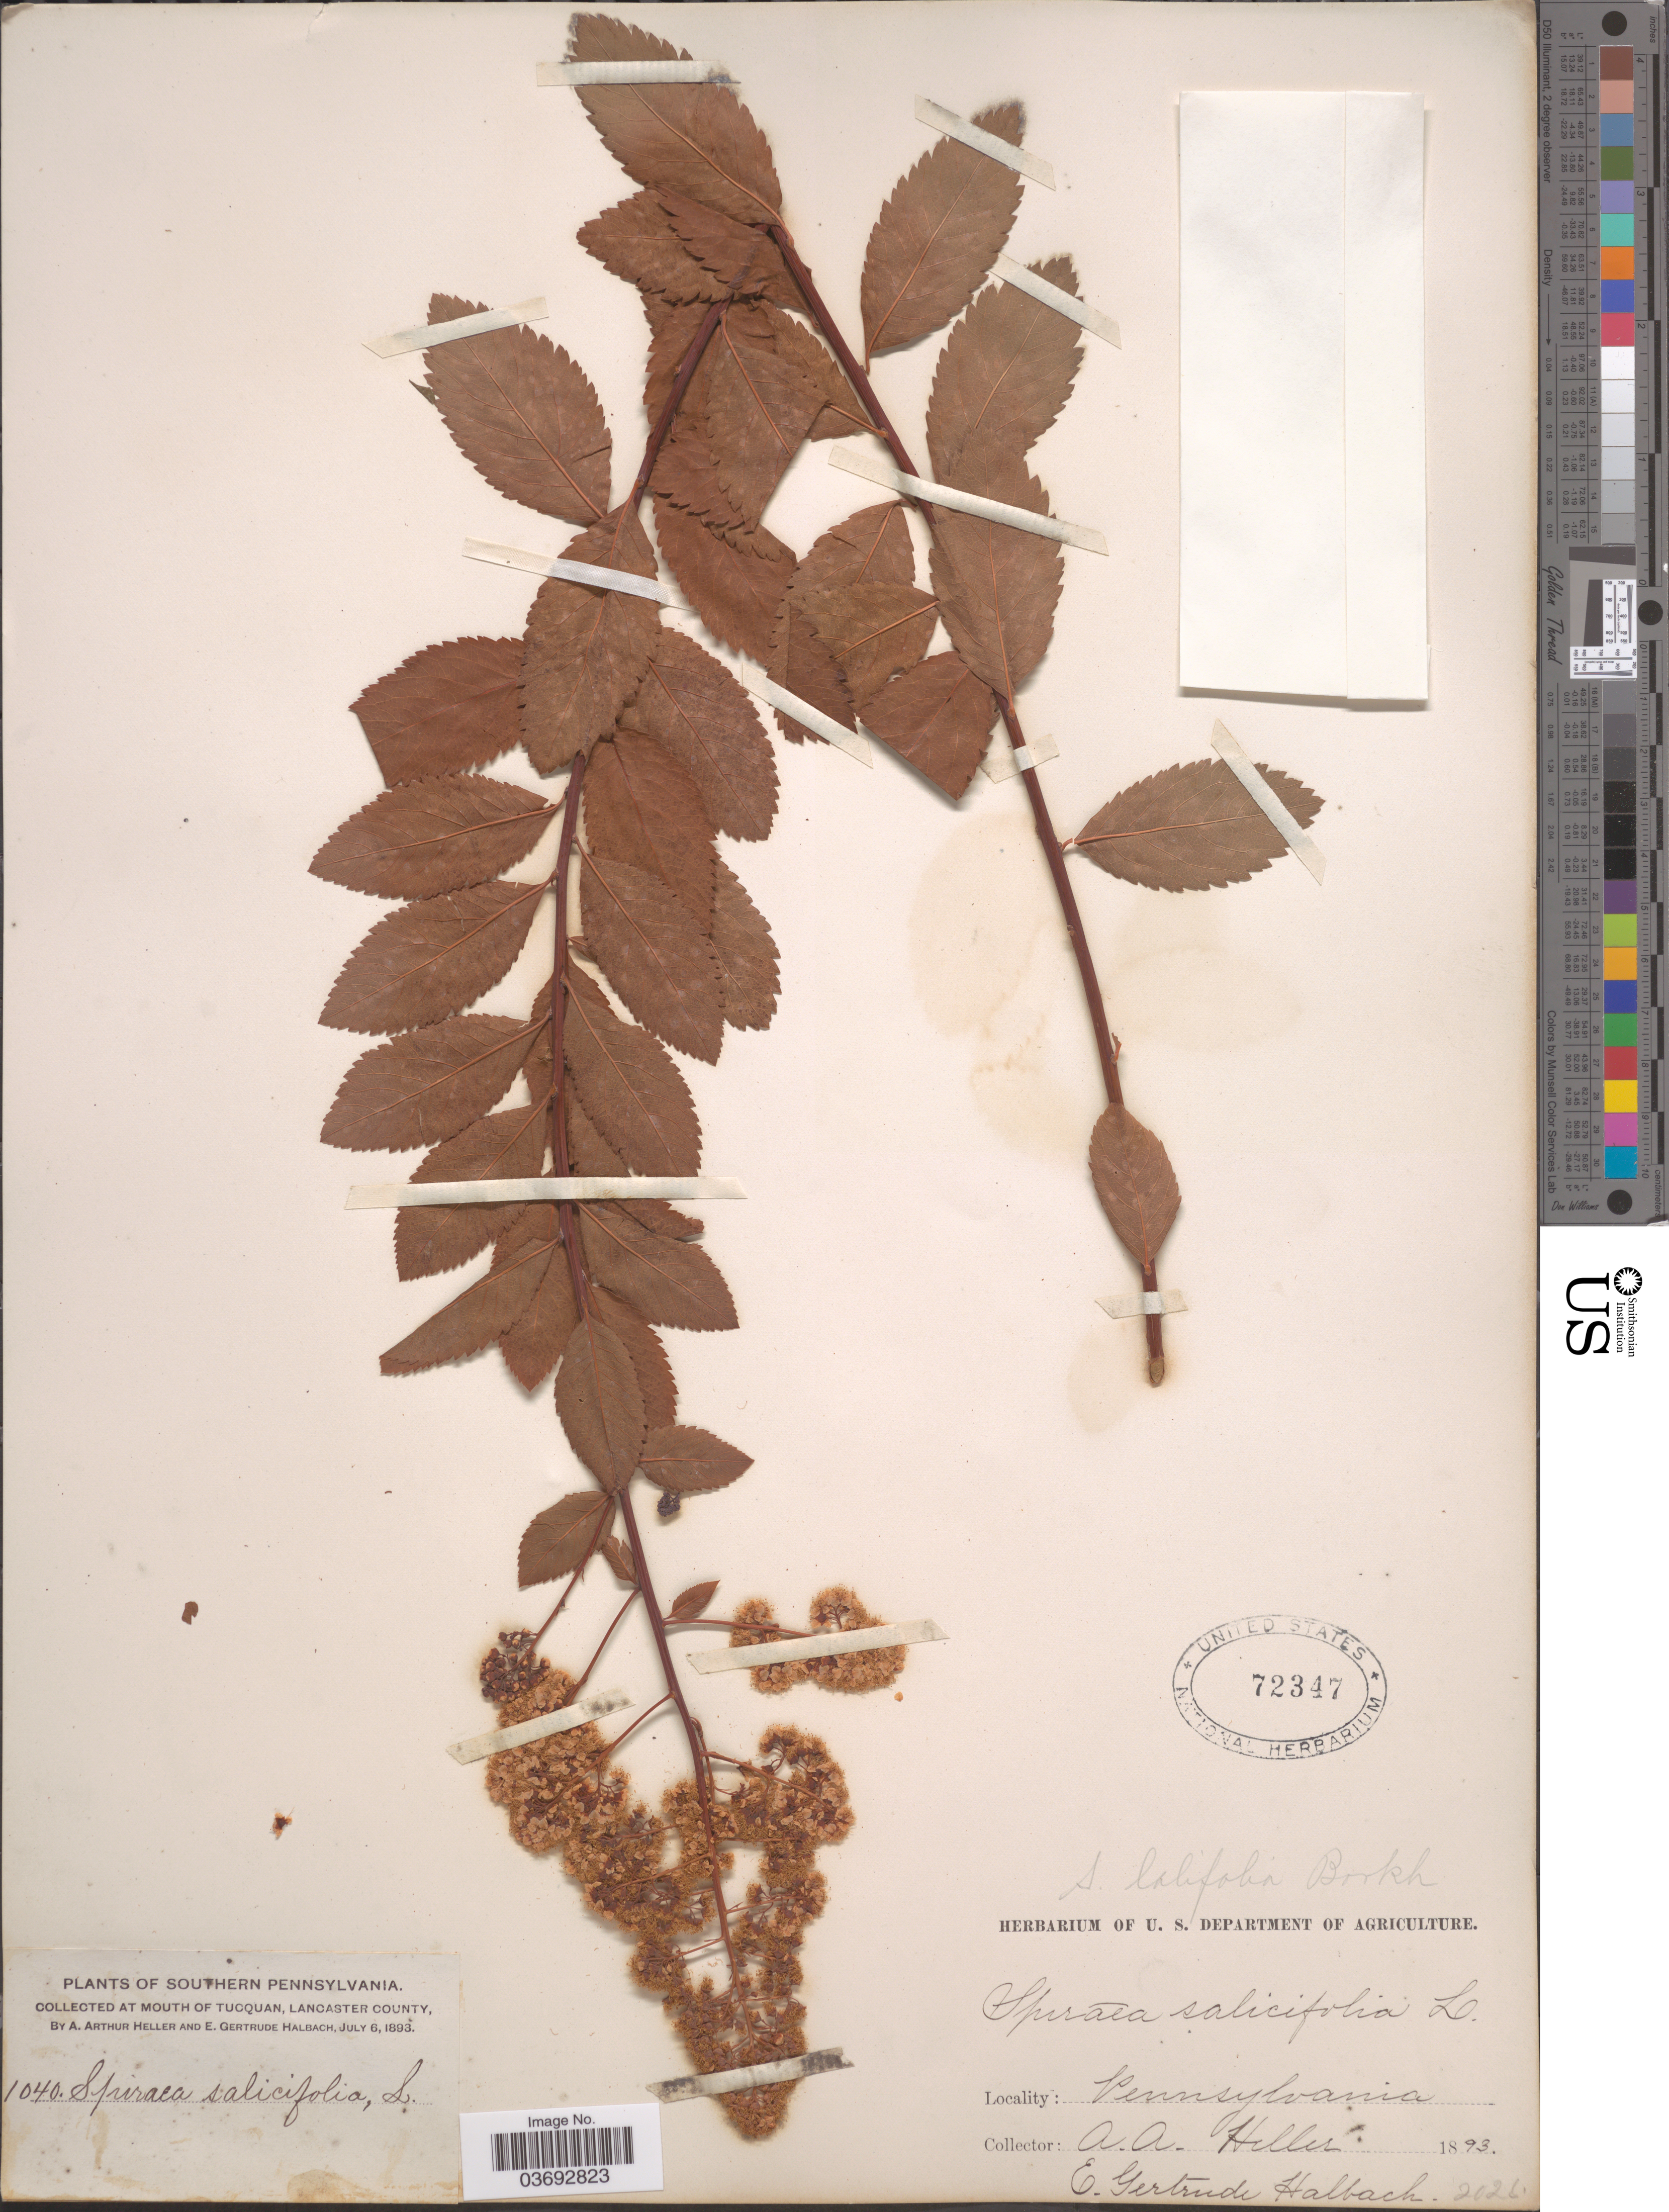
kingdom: Plantae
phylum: Tracheophyta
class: Magnoliopsida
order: Rosales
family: Rosaceae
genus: Spiraea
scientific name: Spiraea salicifolia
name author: L.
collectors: A. A. Heller & E. G. Halbach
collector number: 1040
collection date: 1893-07-06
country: United States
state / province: Pennsylvania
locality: Southern Pennsylvania. At mouth of Tucquan, Lancaster County.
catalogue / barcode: US 72347